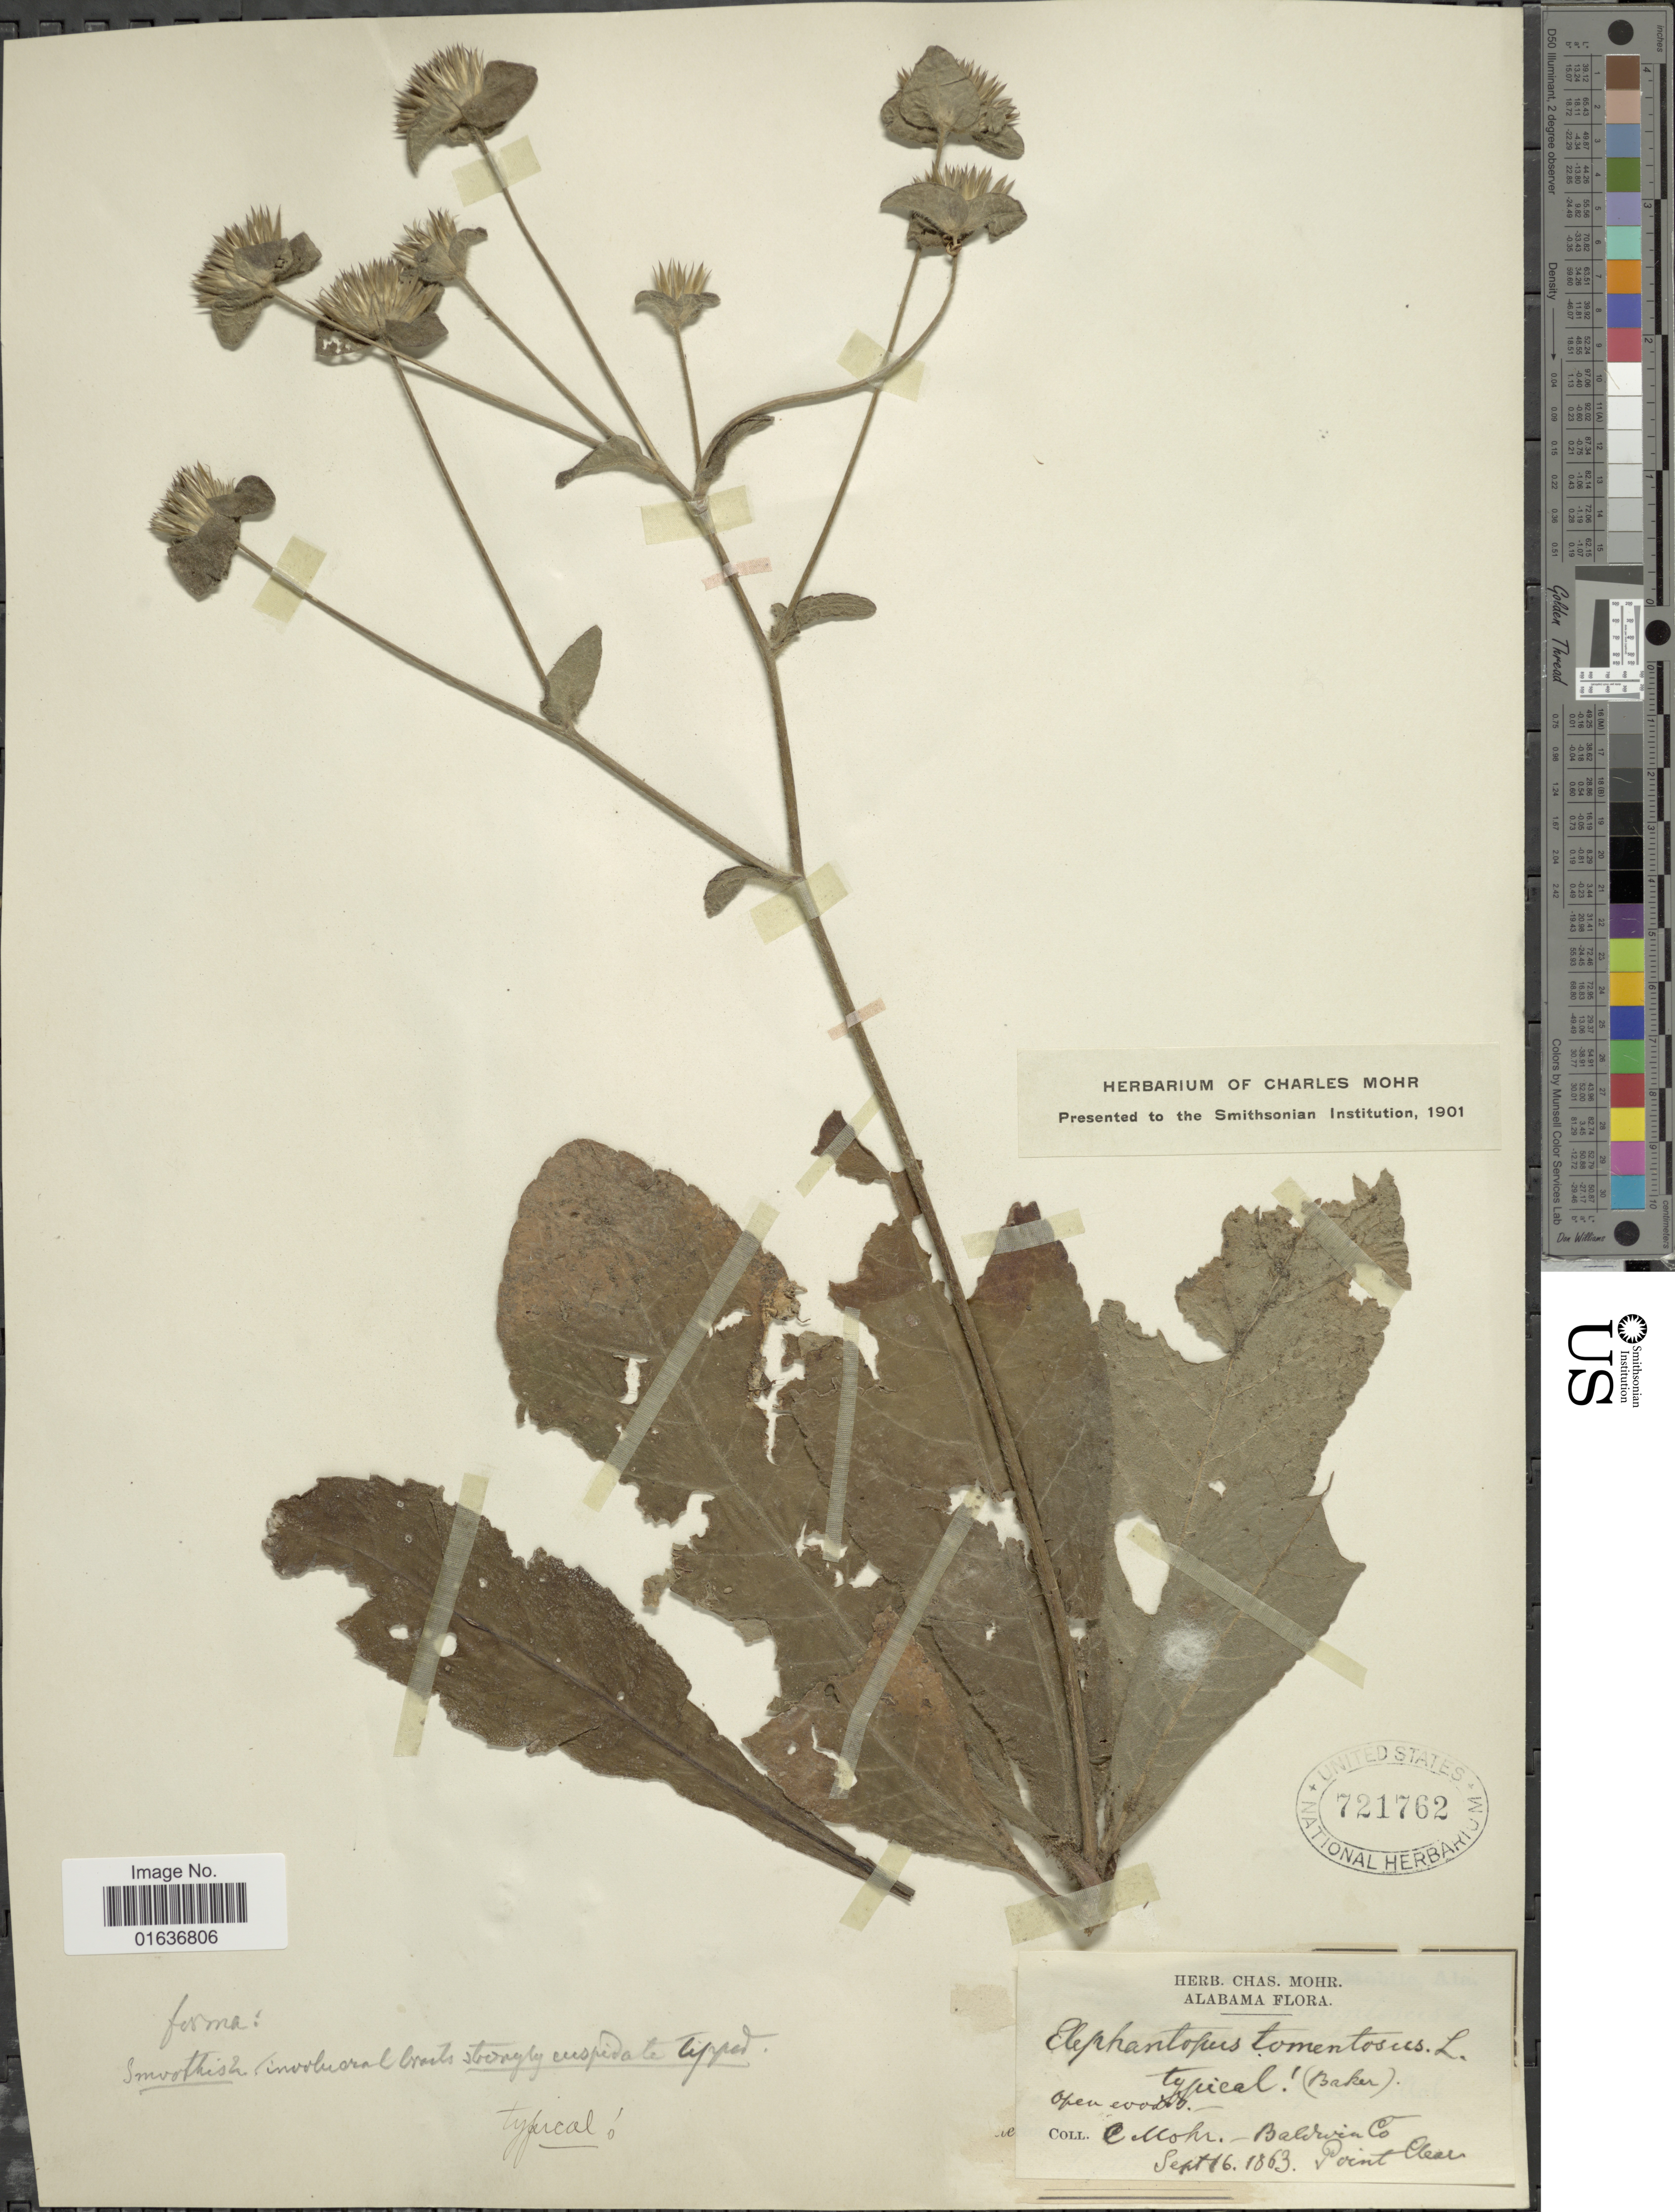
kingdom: Plantae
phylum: Tracheophyta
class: Magnoliopsida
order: Asterales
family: Asteraceae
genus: Elephantopus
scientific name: Elephantopus tomentosus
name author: L.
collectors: C. T. Mohr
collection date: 1863-09-16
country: United States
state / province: Alabama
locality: Baldwin Co, Point Clear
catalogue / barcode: US 721762